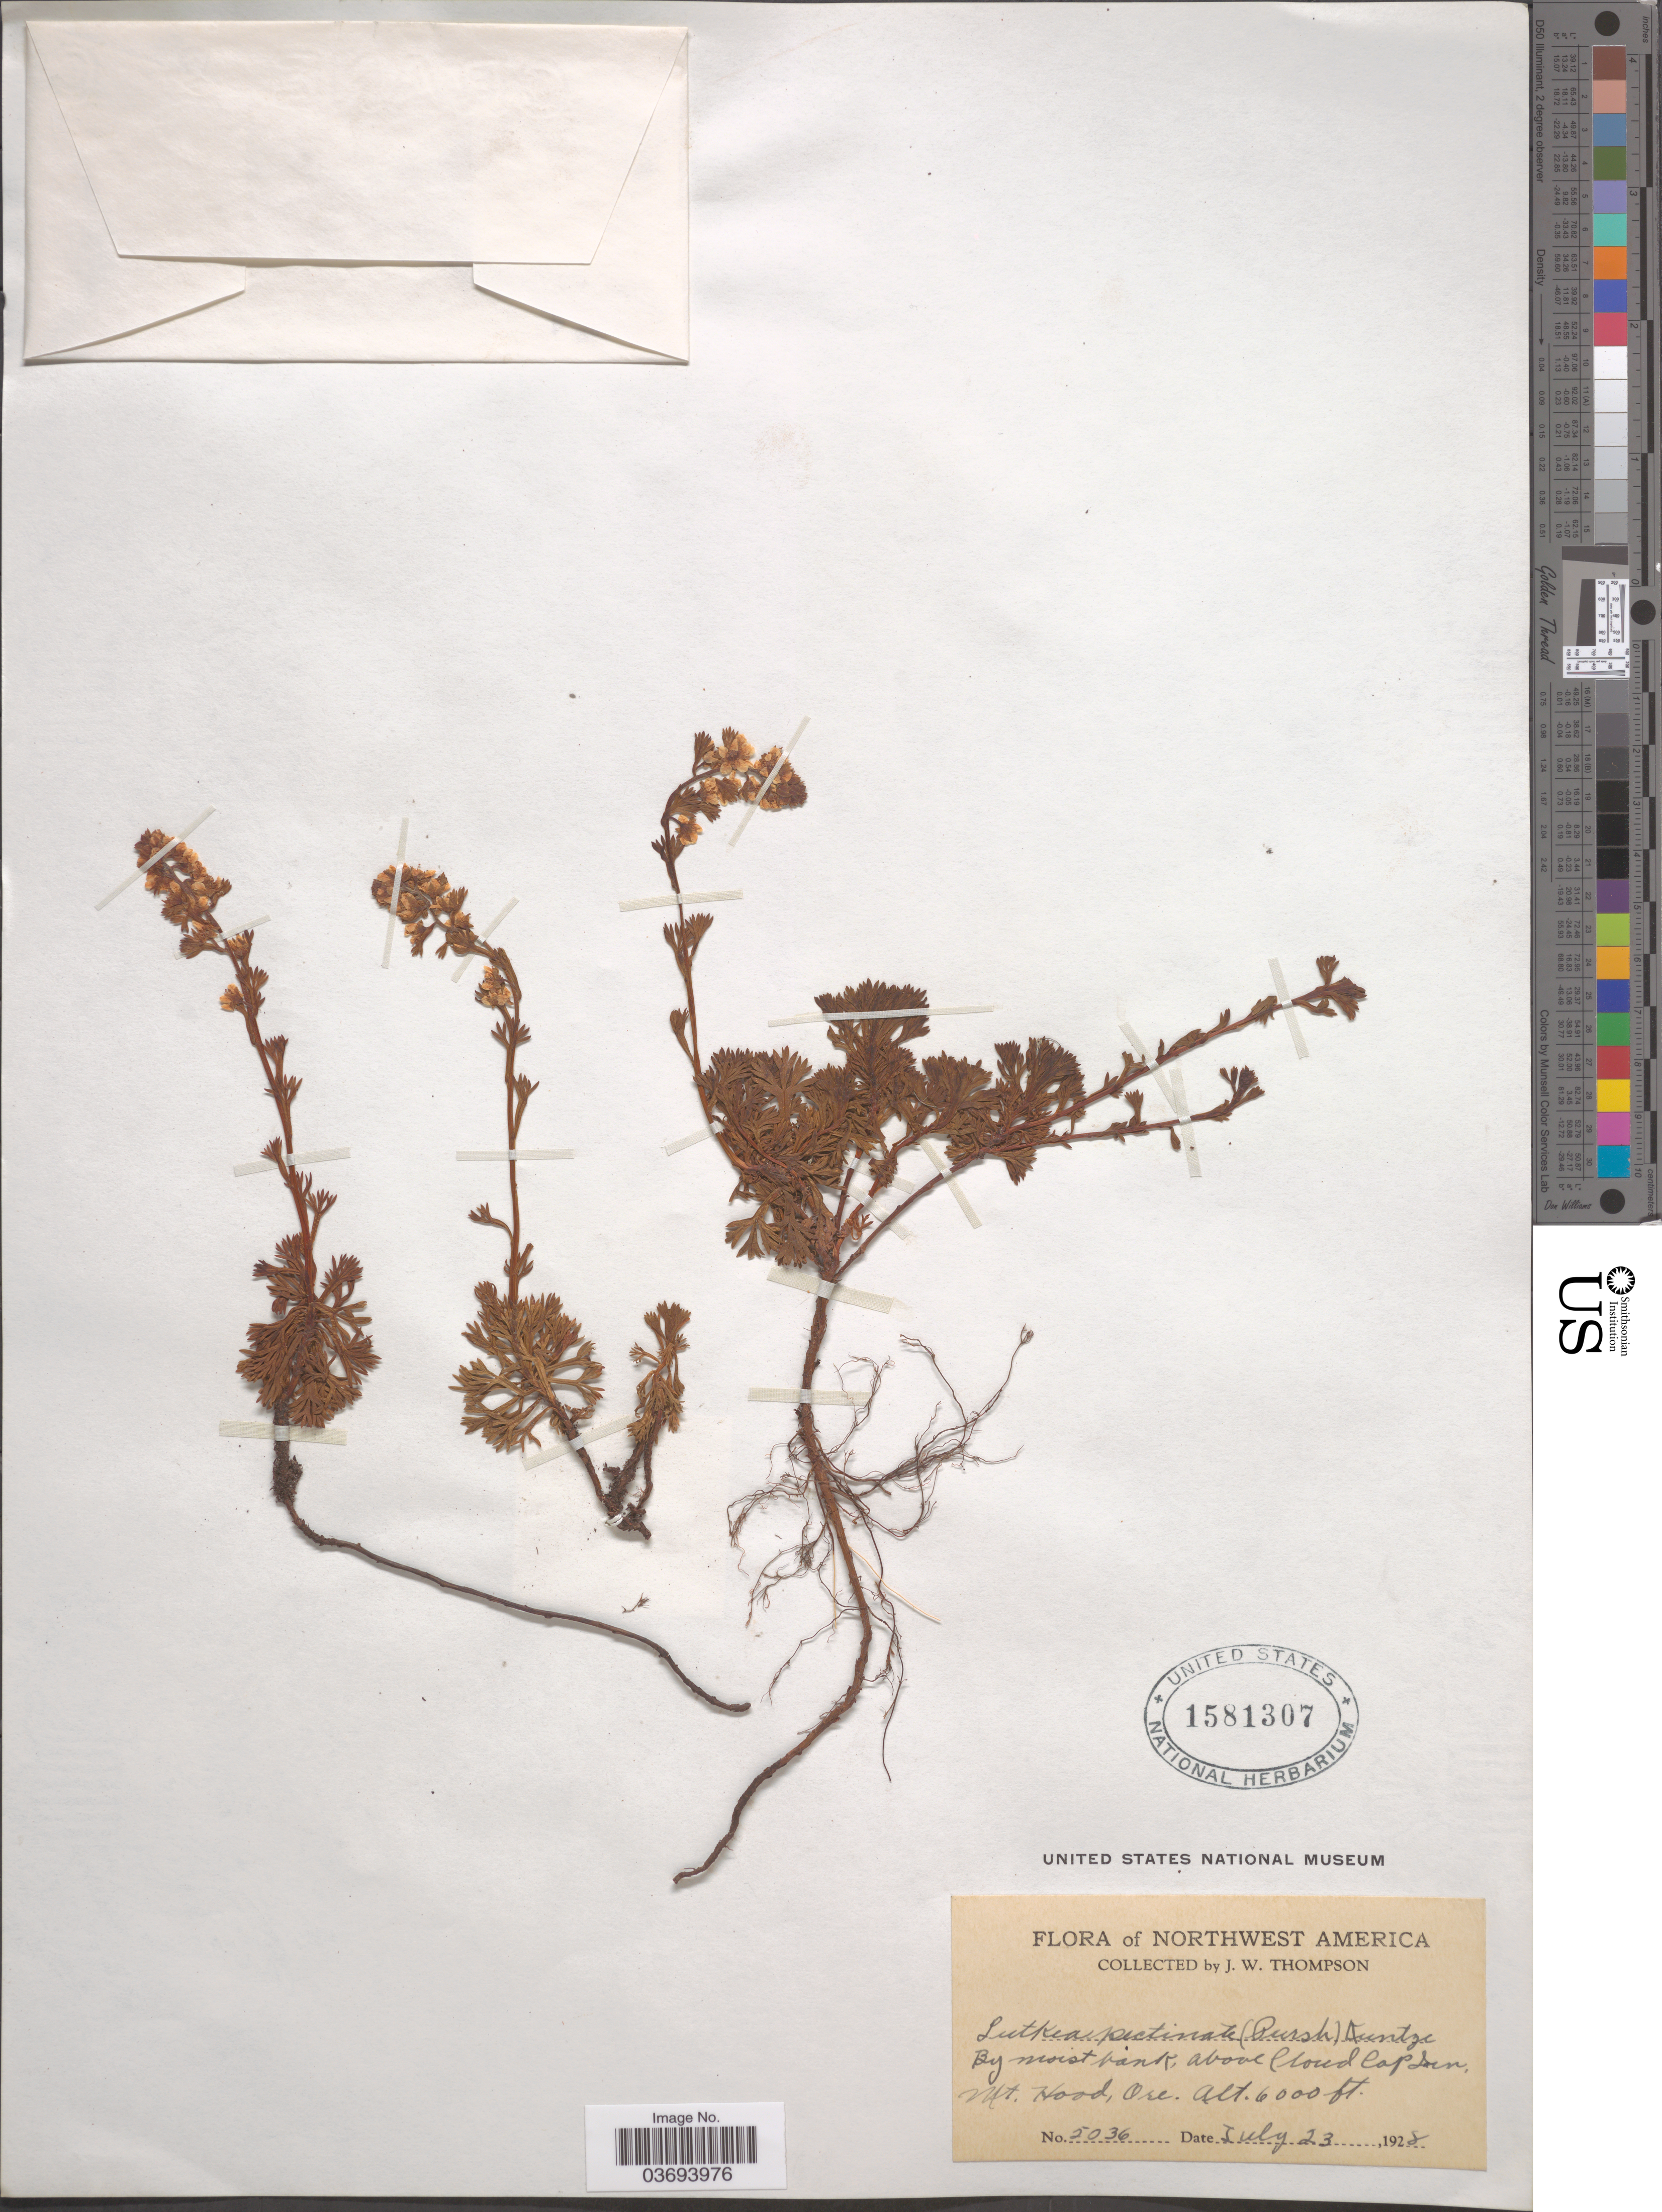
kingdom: Plantae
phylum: Tracheophyta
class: Magnoliopsida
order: Rosales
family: Rosaceae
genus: Luetkea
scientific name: Luetkea pectinata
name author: (Pursh) Kuntze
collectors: J. Thompson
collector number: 5036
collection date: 1928-07-23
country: United States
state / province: Oregon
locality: Above Cloud Cap Inn, Mt. Hood.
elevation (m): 1829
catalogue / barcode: US 1581307